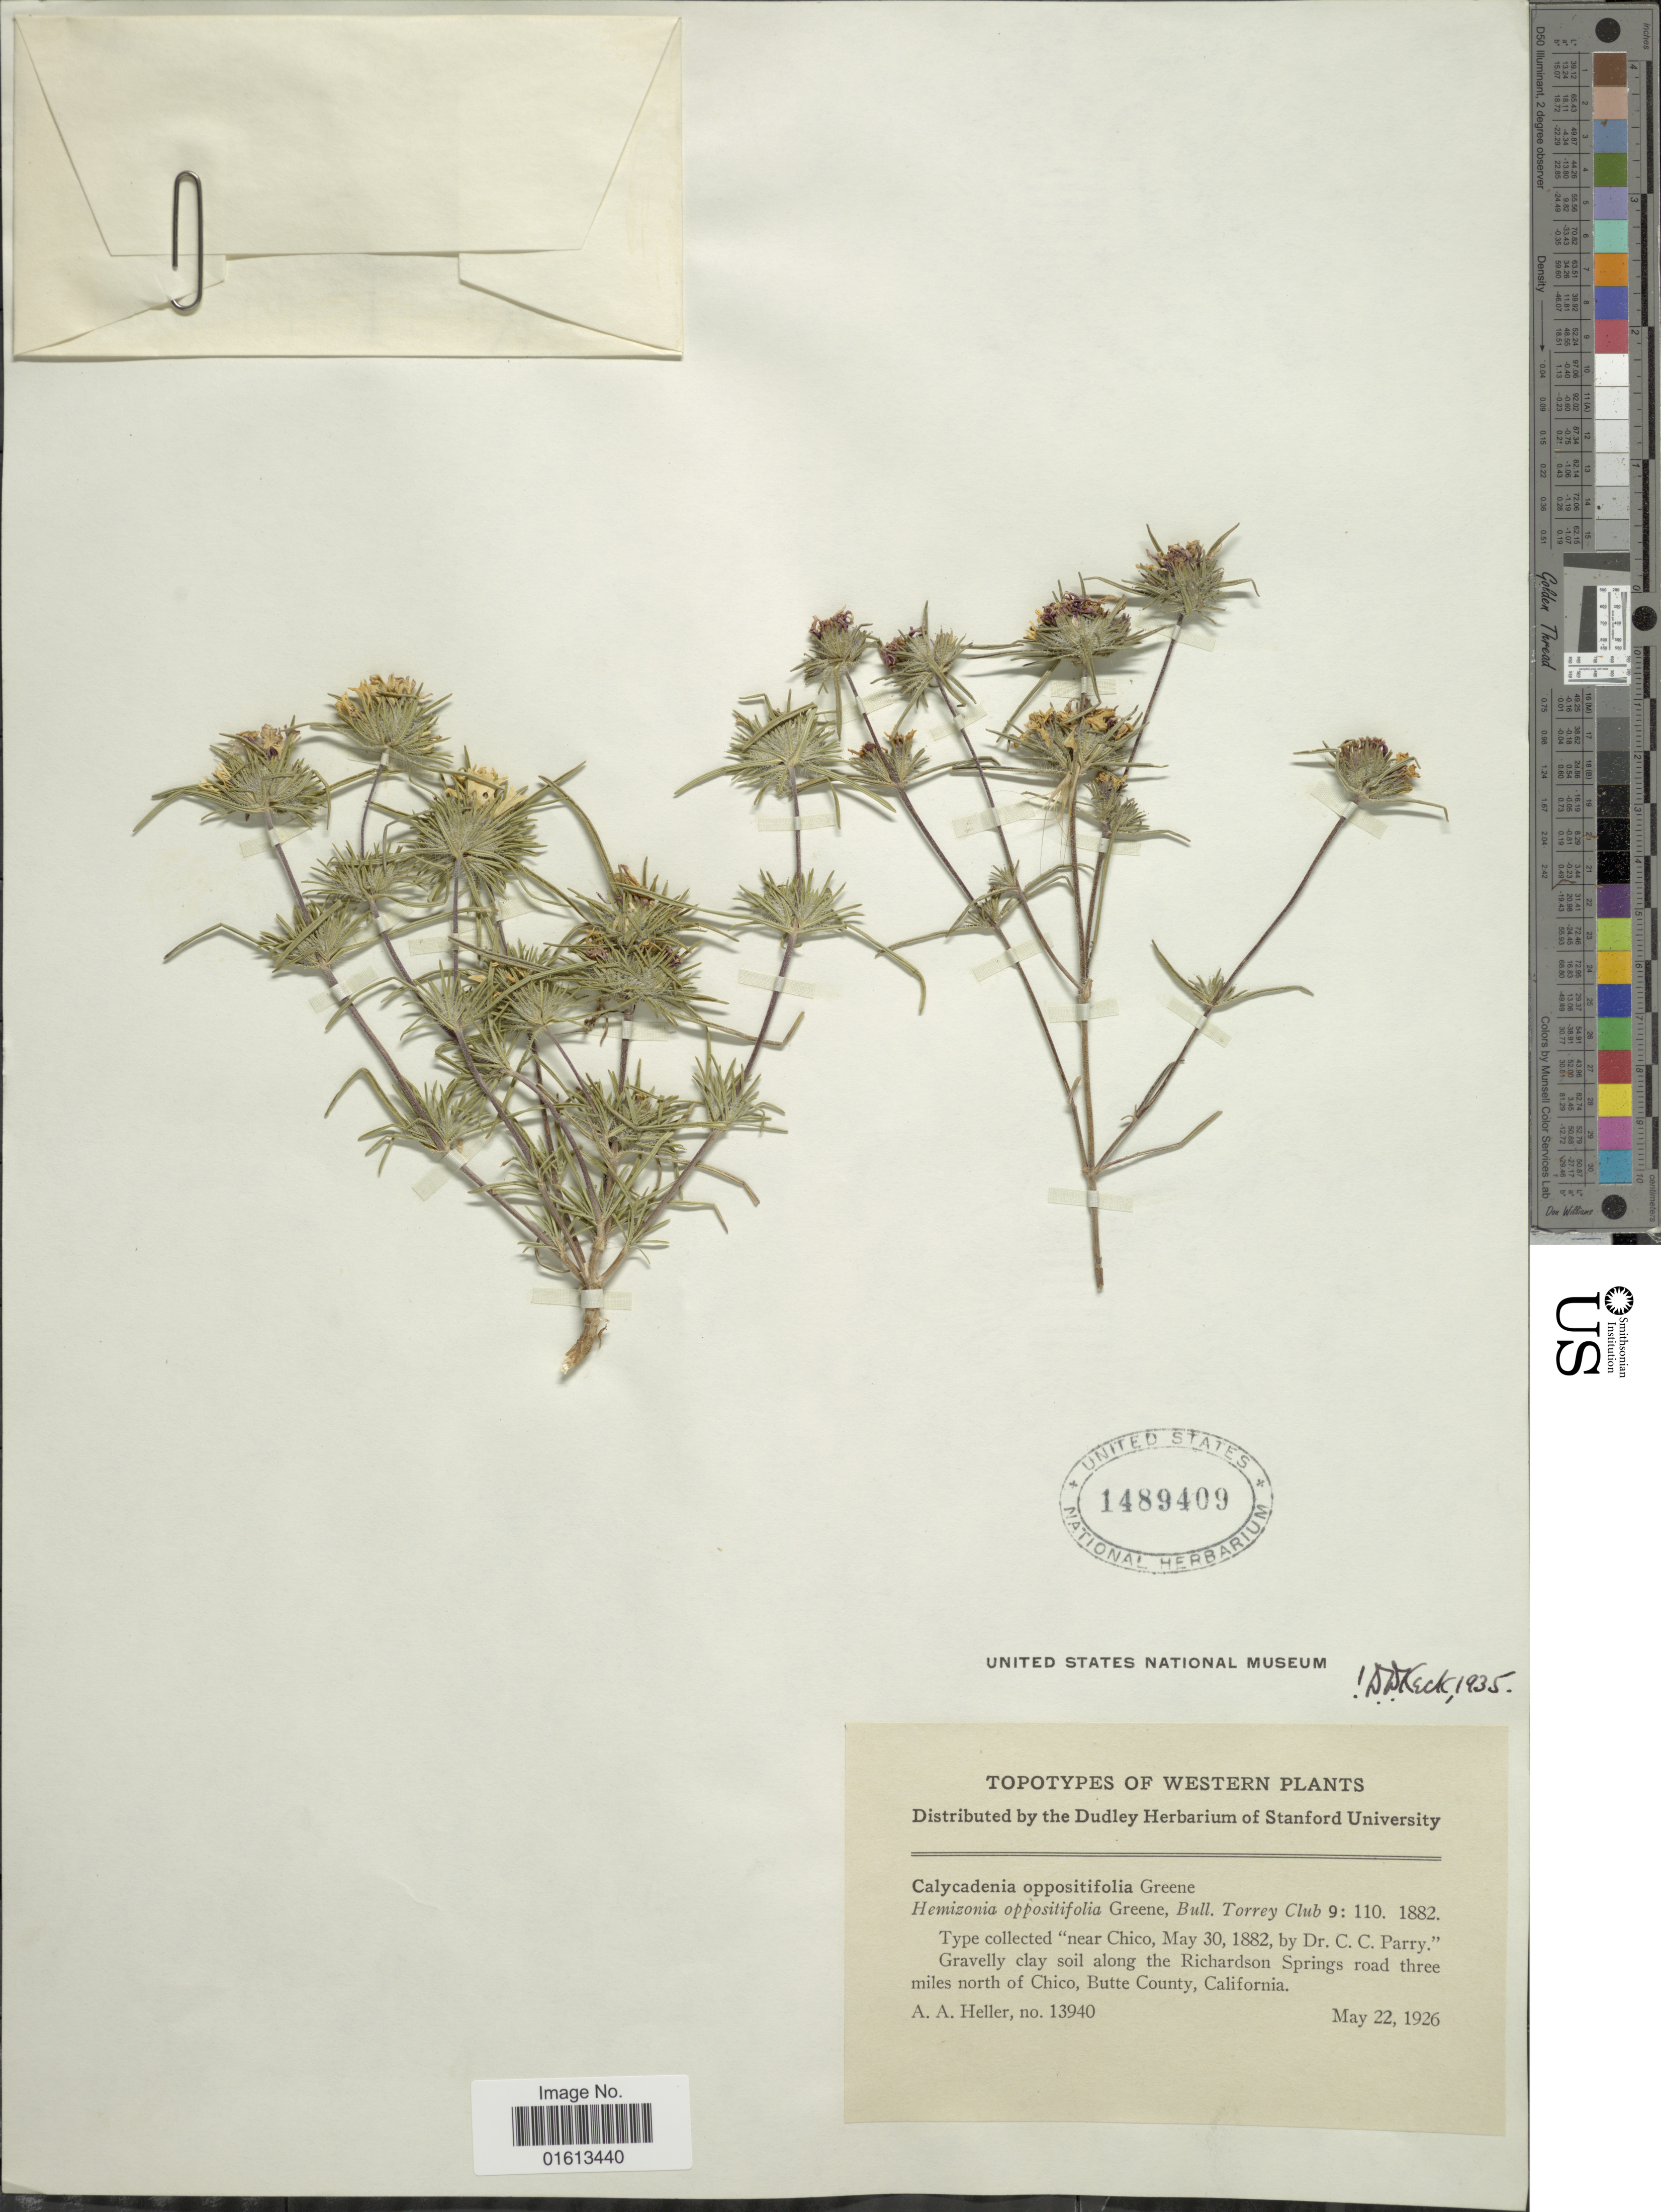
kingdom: Plantae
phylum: Tracheophyta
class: Magnoliopsida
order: Asterales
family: Asteraceae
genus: Calycadenia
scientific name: Calycadenia oppositifolia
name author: (Greene) Greene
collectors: A. A. Heller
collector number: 13940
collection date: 1926-05-22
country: United States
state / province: California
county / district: Butte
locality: Gravelly clay soil along the Richardson Springs road three miles north of Chico, Butte County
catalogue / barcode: US 1489409